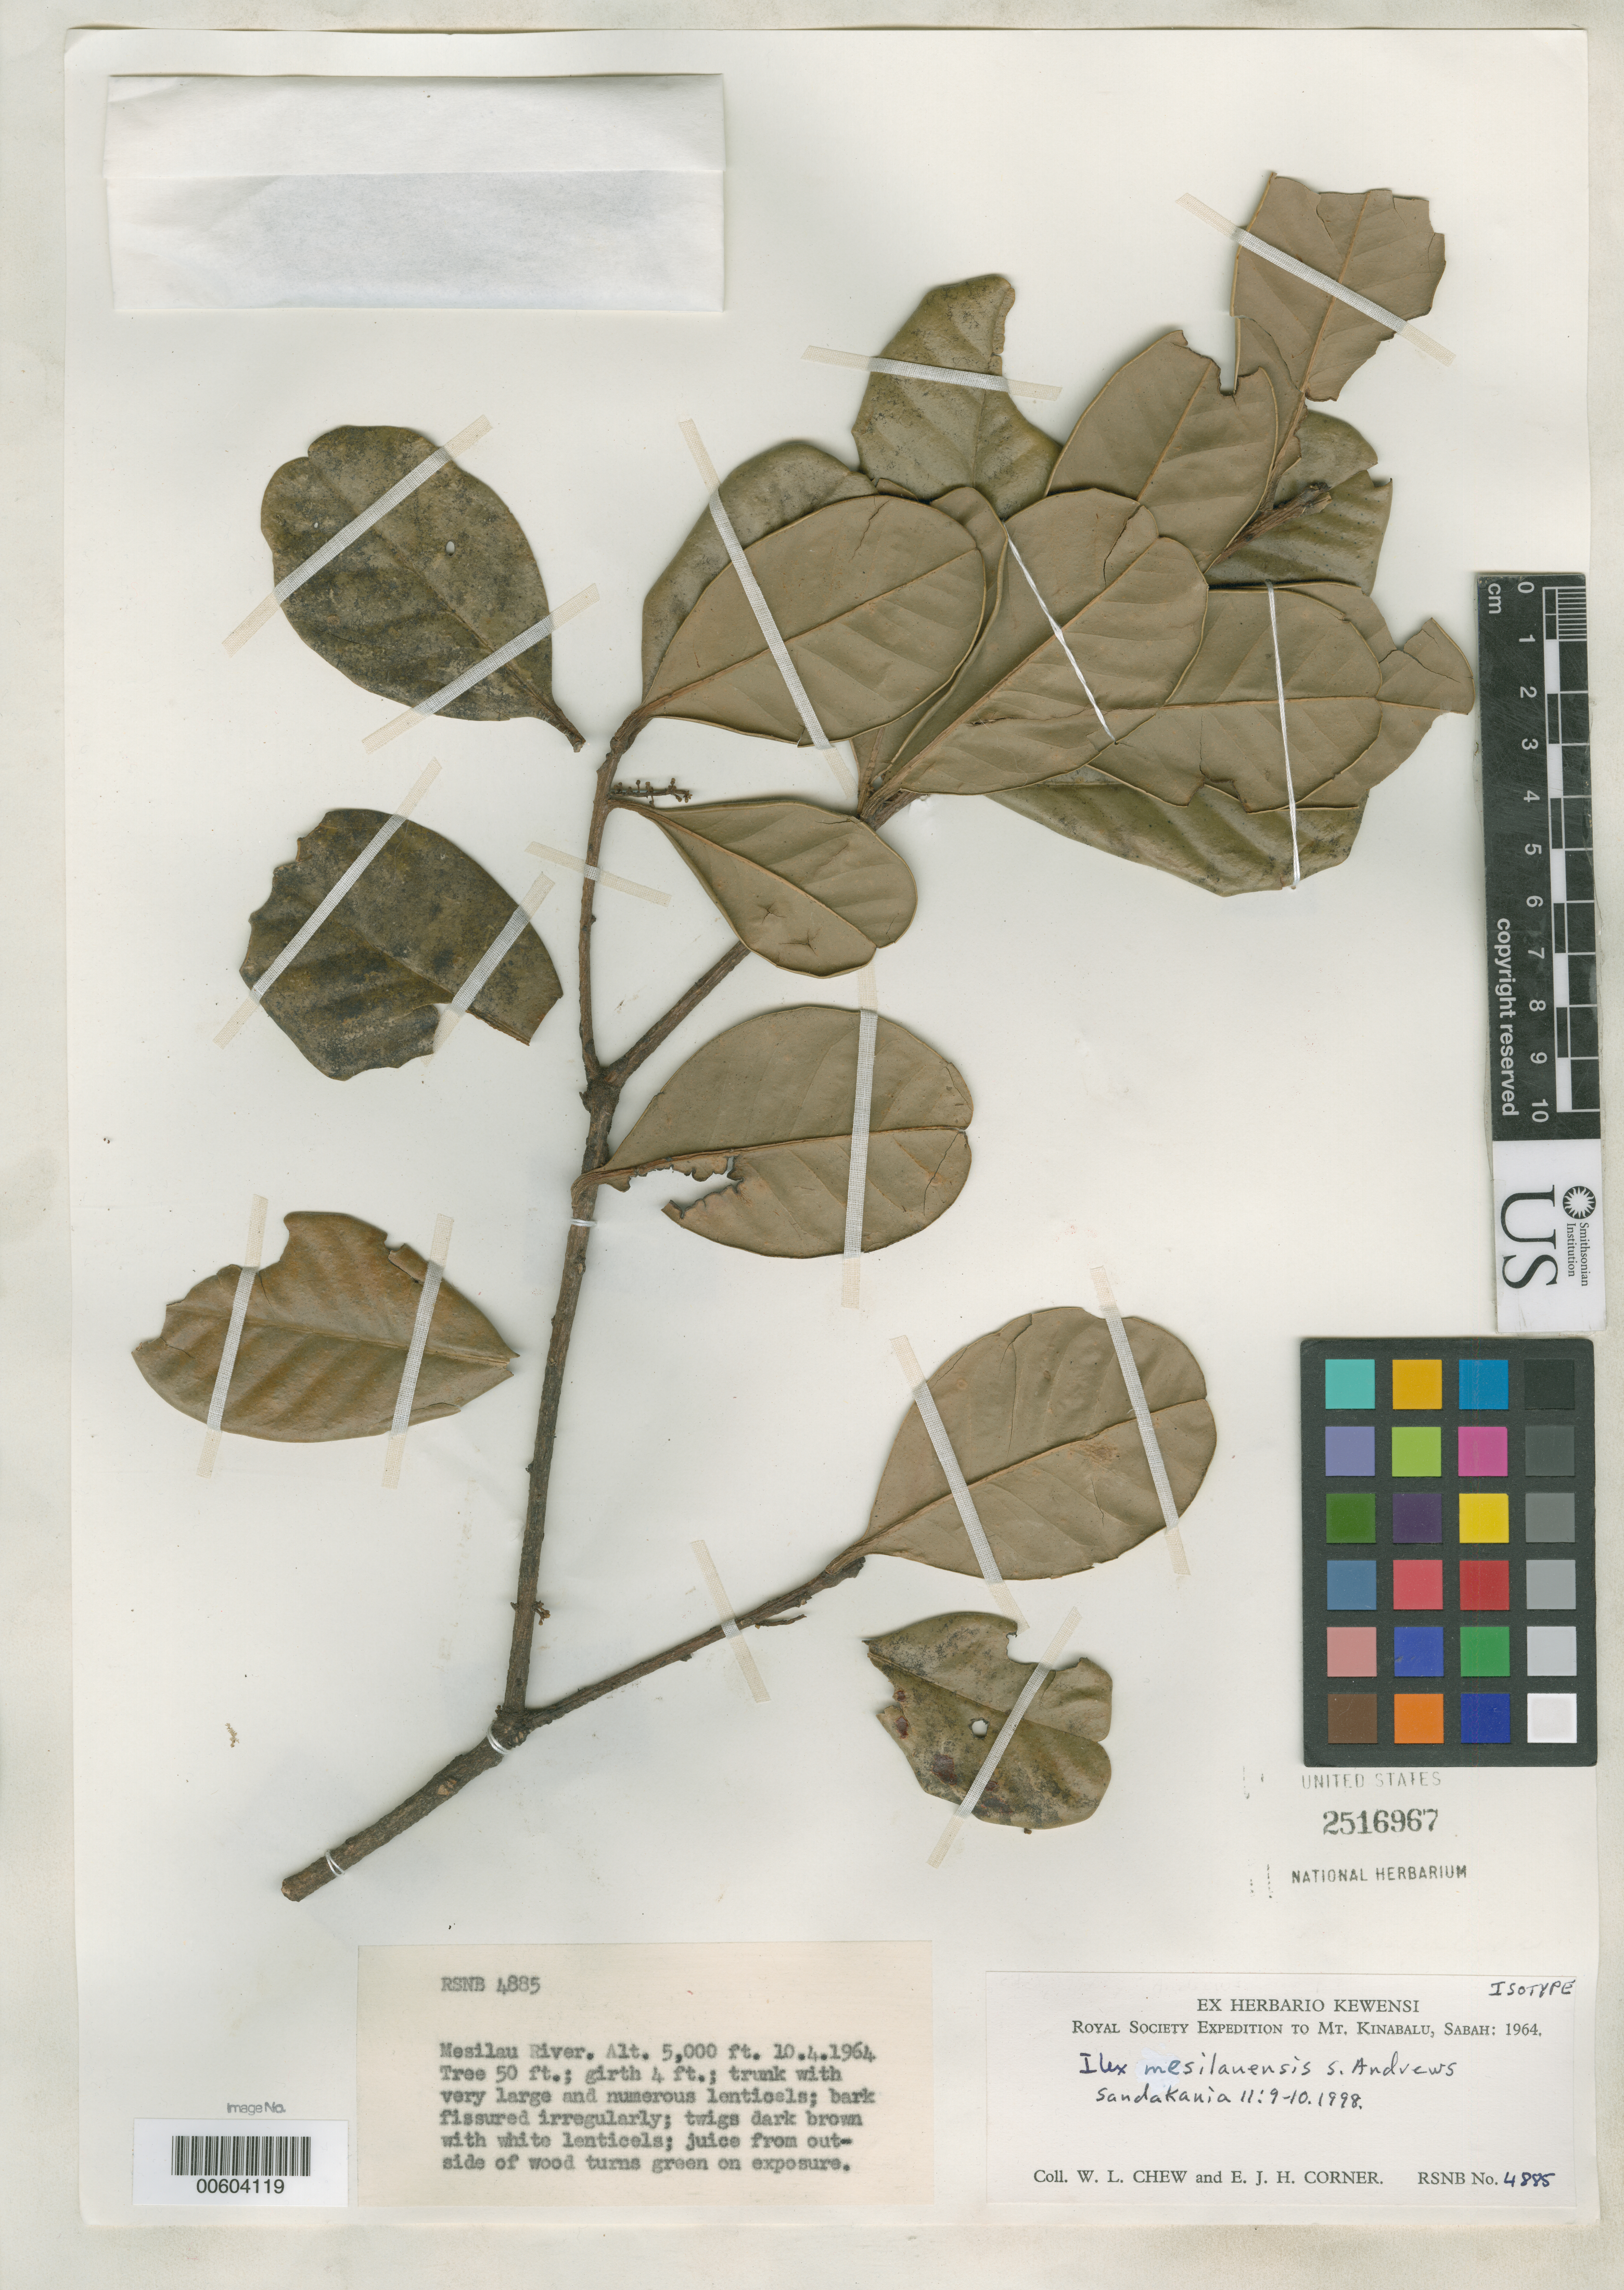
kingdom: Plantae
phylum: Tracheophyta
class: Magnoliopsida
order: Aquifoliales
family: Aquifoliaceae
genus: Ilex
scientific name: Ilex mesilauensis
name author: S. Andrews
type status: Isotype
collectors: W. Chew & E. Corner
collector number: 4885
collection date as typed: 10 Apr 1964 or 04 Oct 1964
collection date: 1964-04-10 or 1964-10-04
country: Malaysia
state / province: Sabah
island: Borneo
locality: Mt. Kinabalu.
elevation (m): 1524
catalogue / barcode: US 2516967